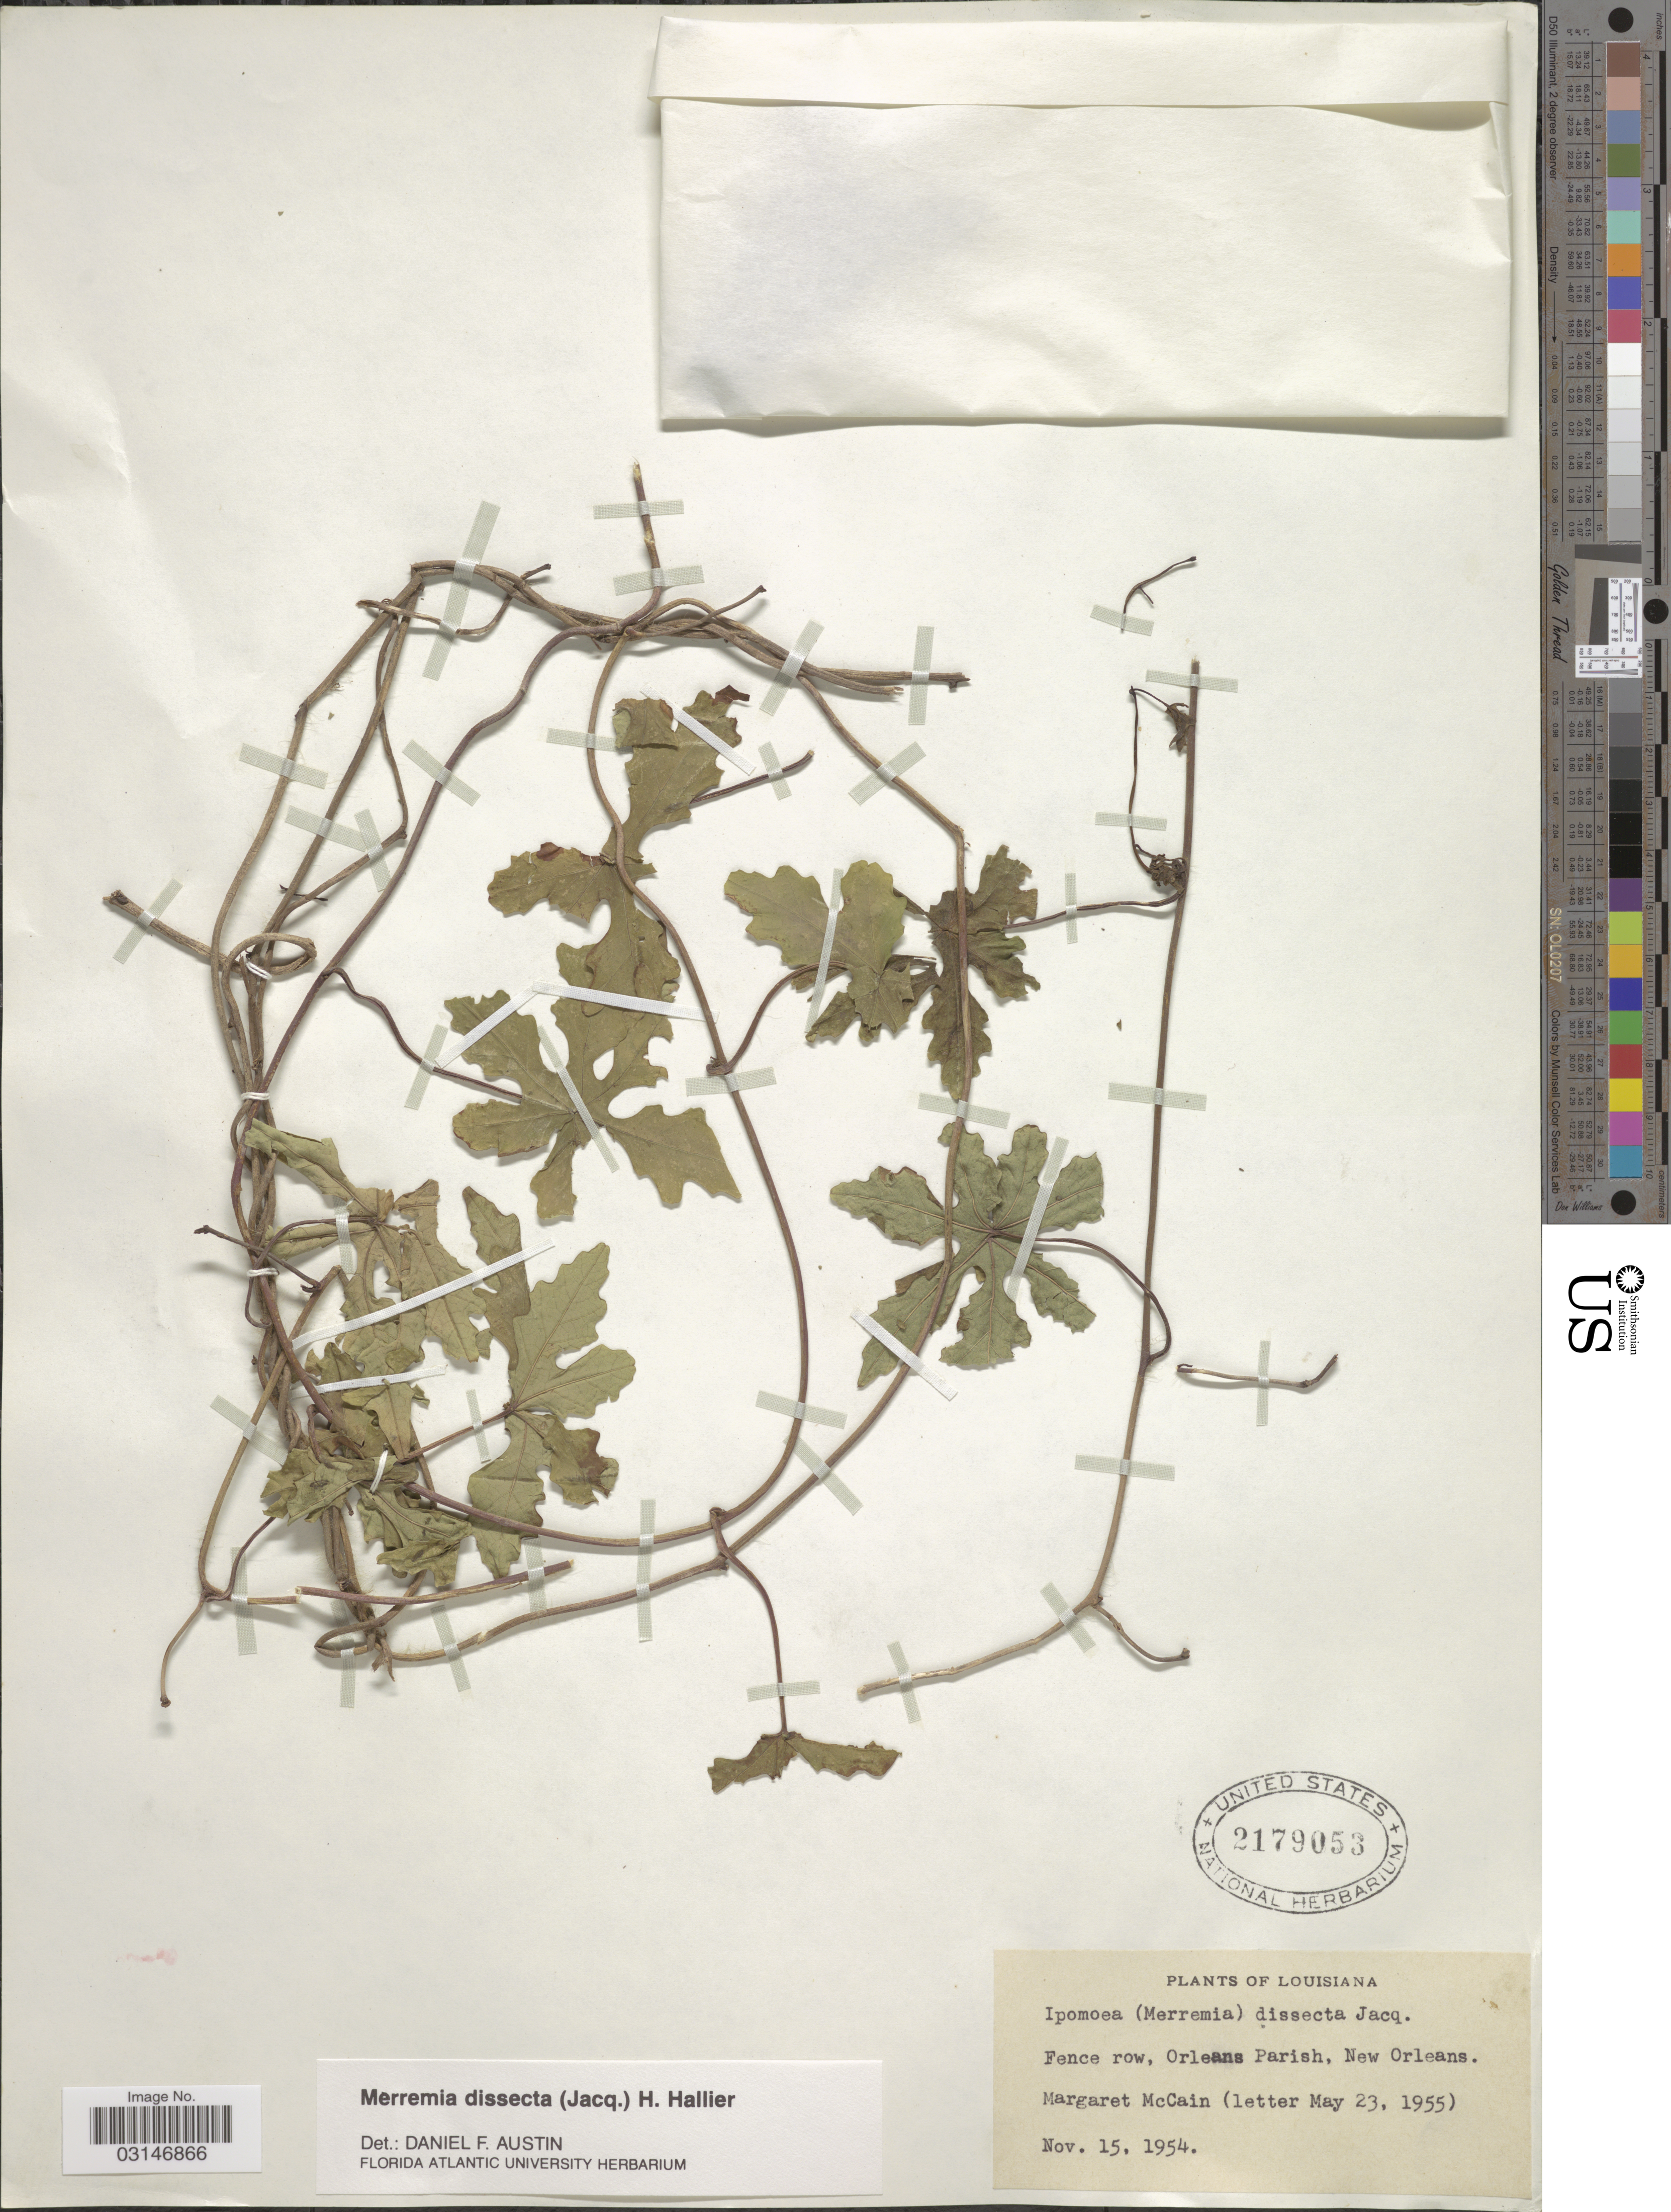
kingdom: Plantae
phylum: Tracheophyta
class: Magnoliopsida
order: Solanales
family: Convolvulaceae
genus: Distimake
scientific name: Distimake dissectus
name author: (Jacq.) A. R. Simões & Staples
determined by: Strong, Mark T., (BOT), Smithsonian Institution - National Museum of Natural History (UNITED STATES)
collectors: M. McCain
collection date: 1954-11-15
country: United States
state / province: Louisiana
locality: Fence row, Orleans Parish, New Orleans.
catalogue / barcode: US 2179053